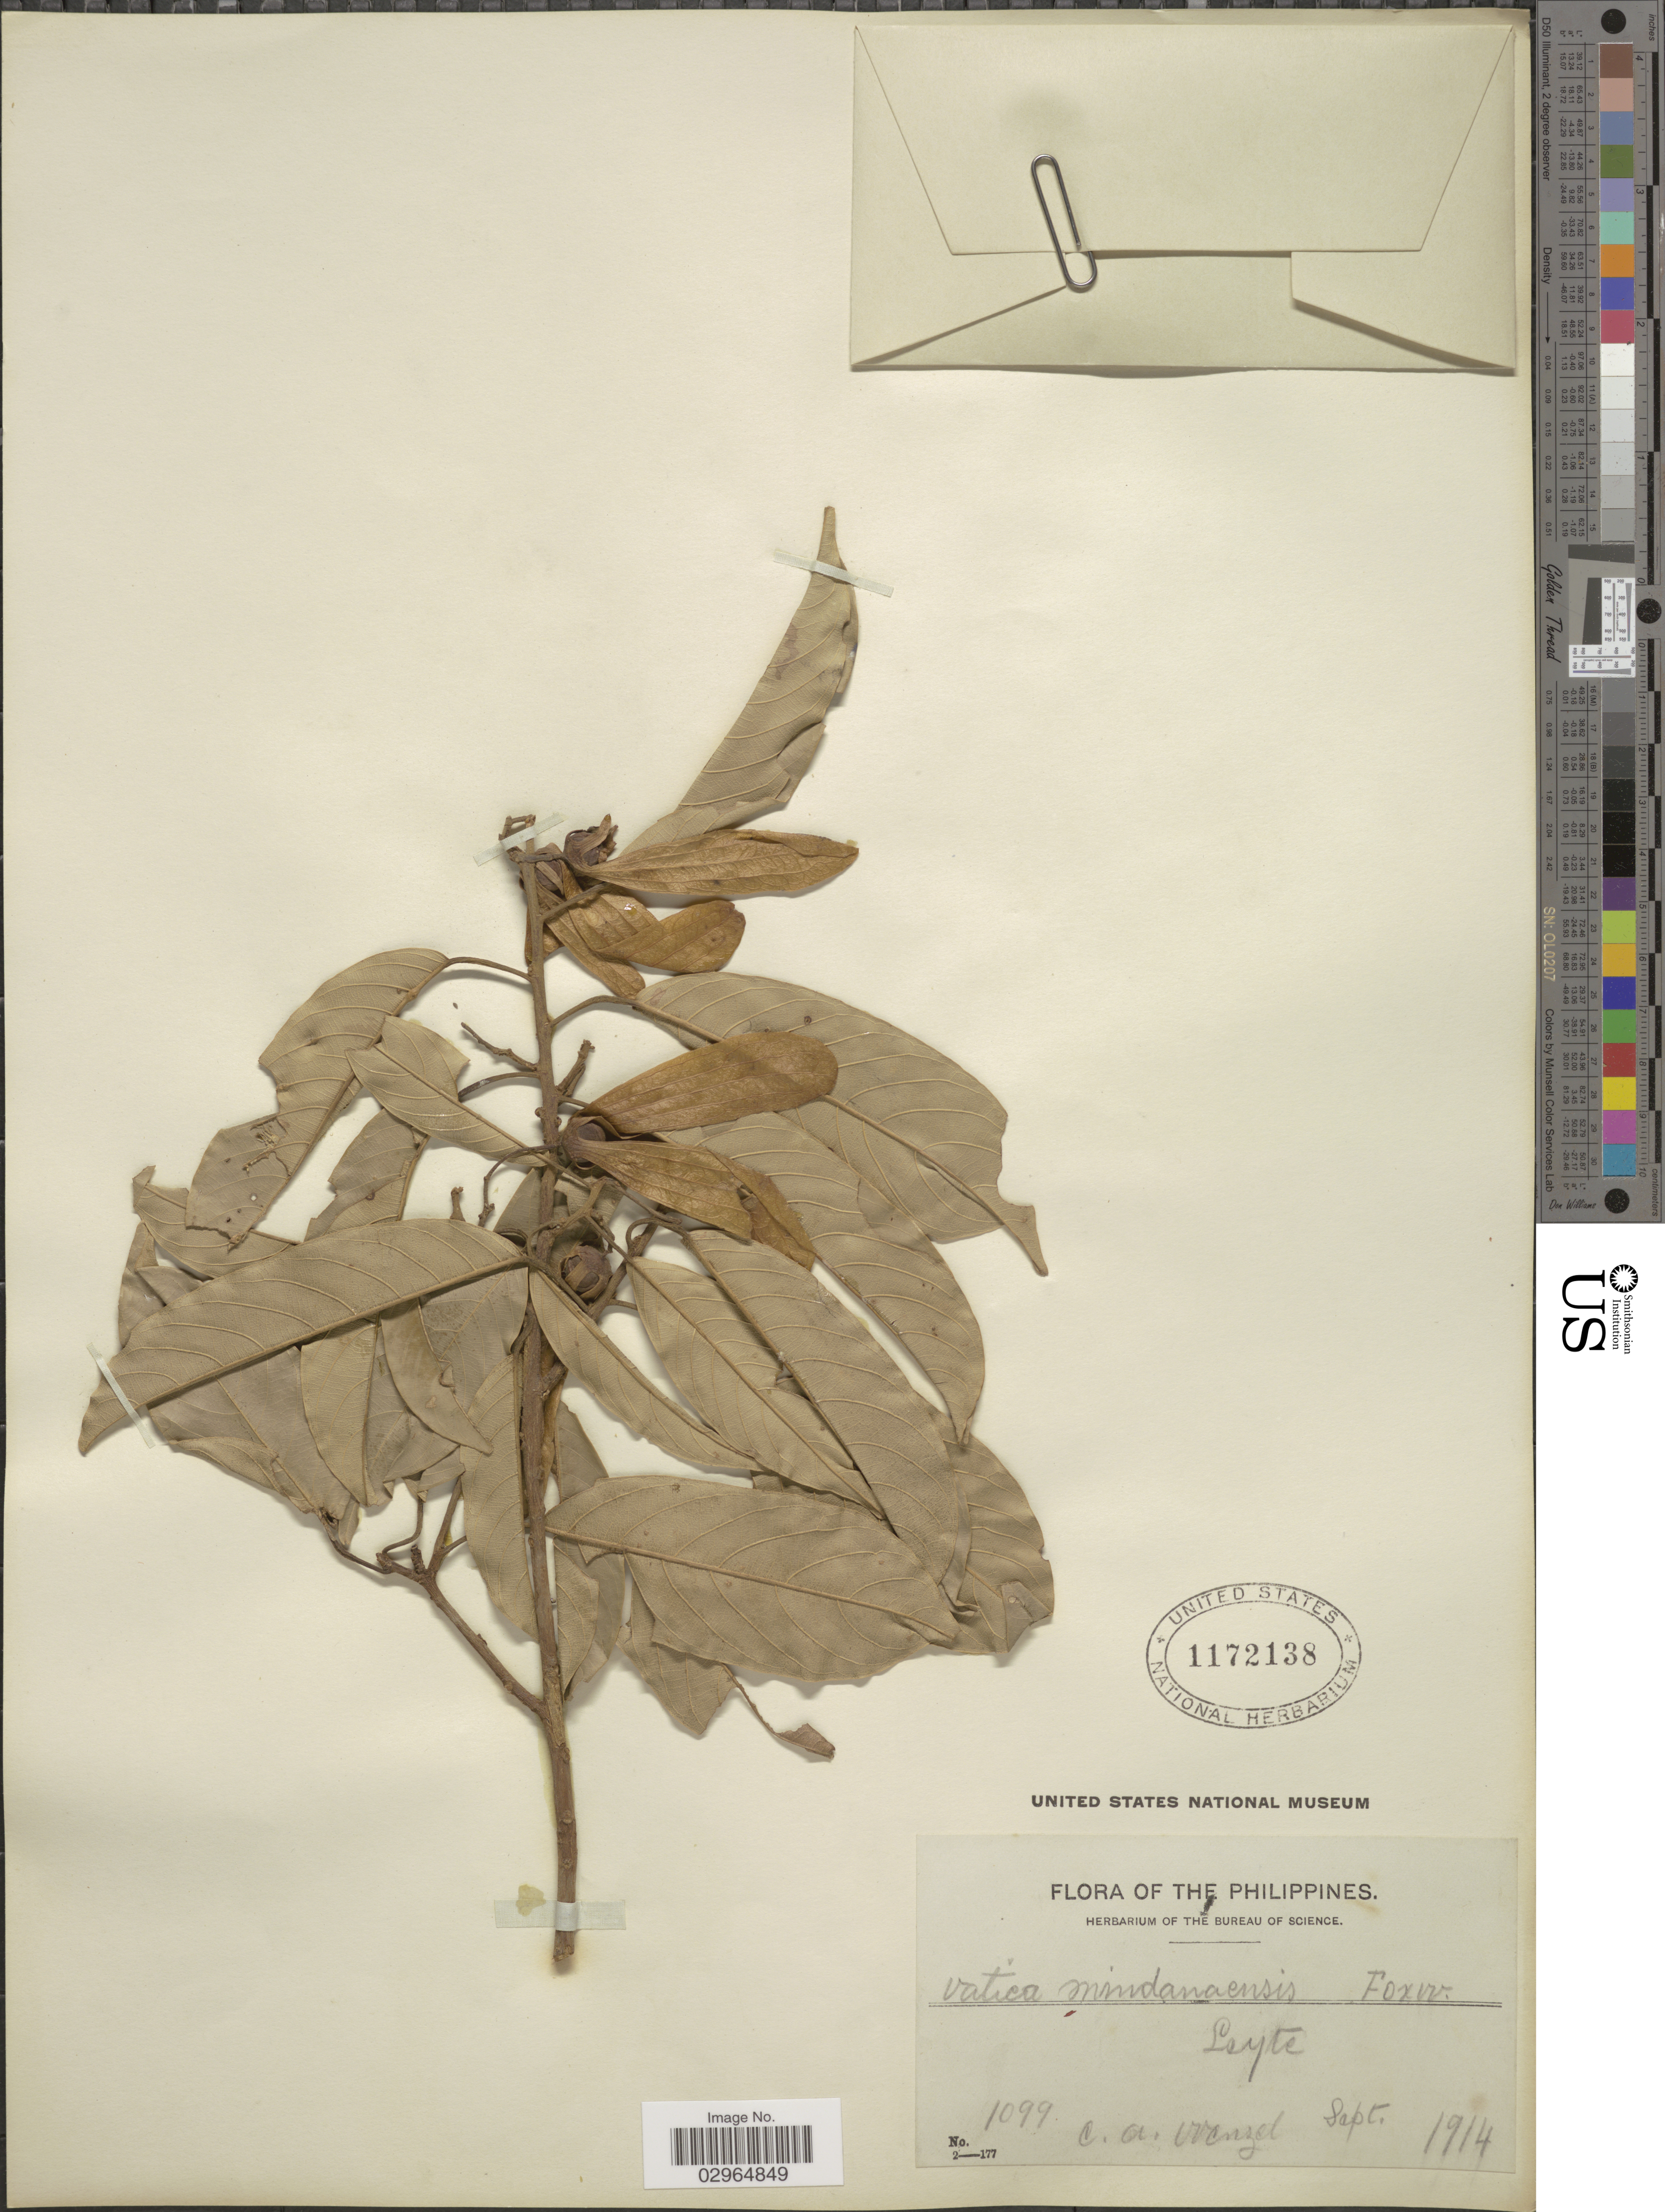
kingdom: Plantae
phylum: Tracheophyta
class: Magnoliopsida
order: Malvales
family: Dipterocarpaceae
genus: Vatica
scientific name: Vatica mindanensis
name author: Foxw. in Elmer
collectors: C. Wenzel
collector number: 1099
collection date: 1914-09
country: Philippines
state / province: Eastern Visayas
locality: Leyte.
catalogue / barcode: US 1172138